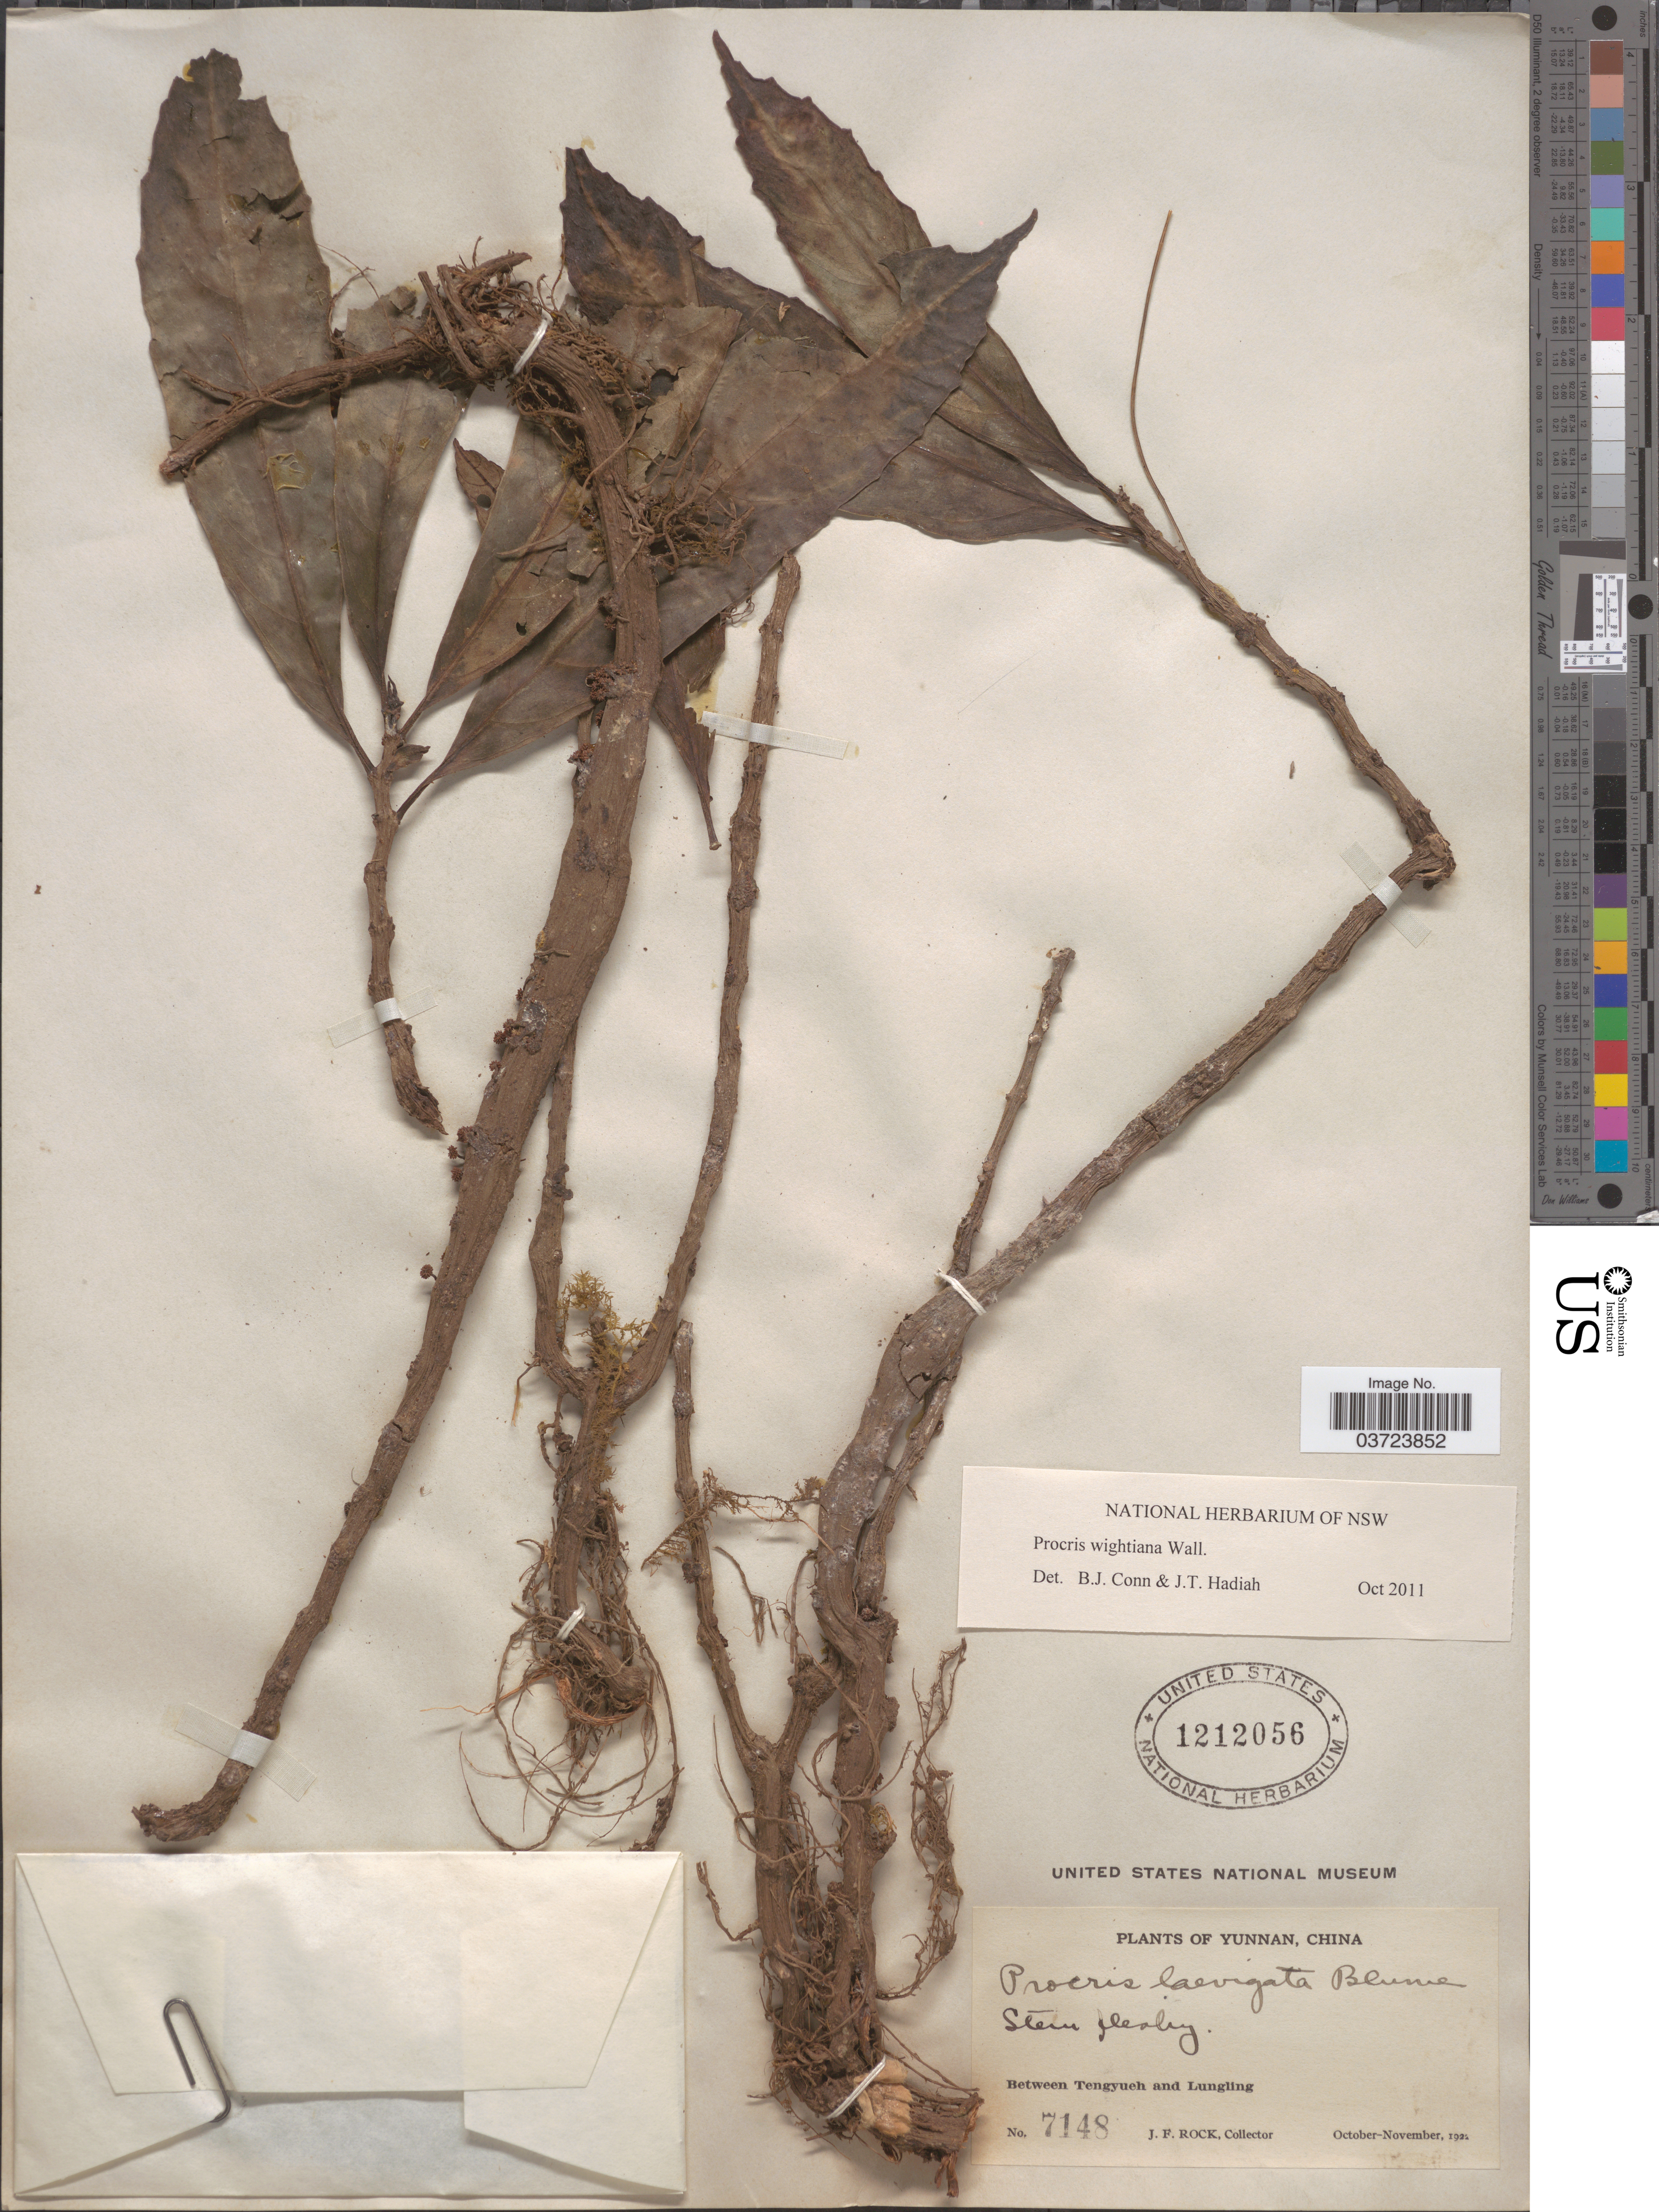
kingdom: Plantae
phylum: Tracheophyta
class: Magnoliopsida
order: Rosales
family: Urticaceae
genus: Procris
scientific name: Procris wightiana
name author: Wall. ex Wedd.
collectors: J. Rock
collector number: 7148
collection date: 1922-10/1922-11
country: China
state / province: Yunnan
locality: Between Tengyueh and Lungling.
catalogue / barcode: US 1212056